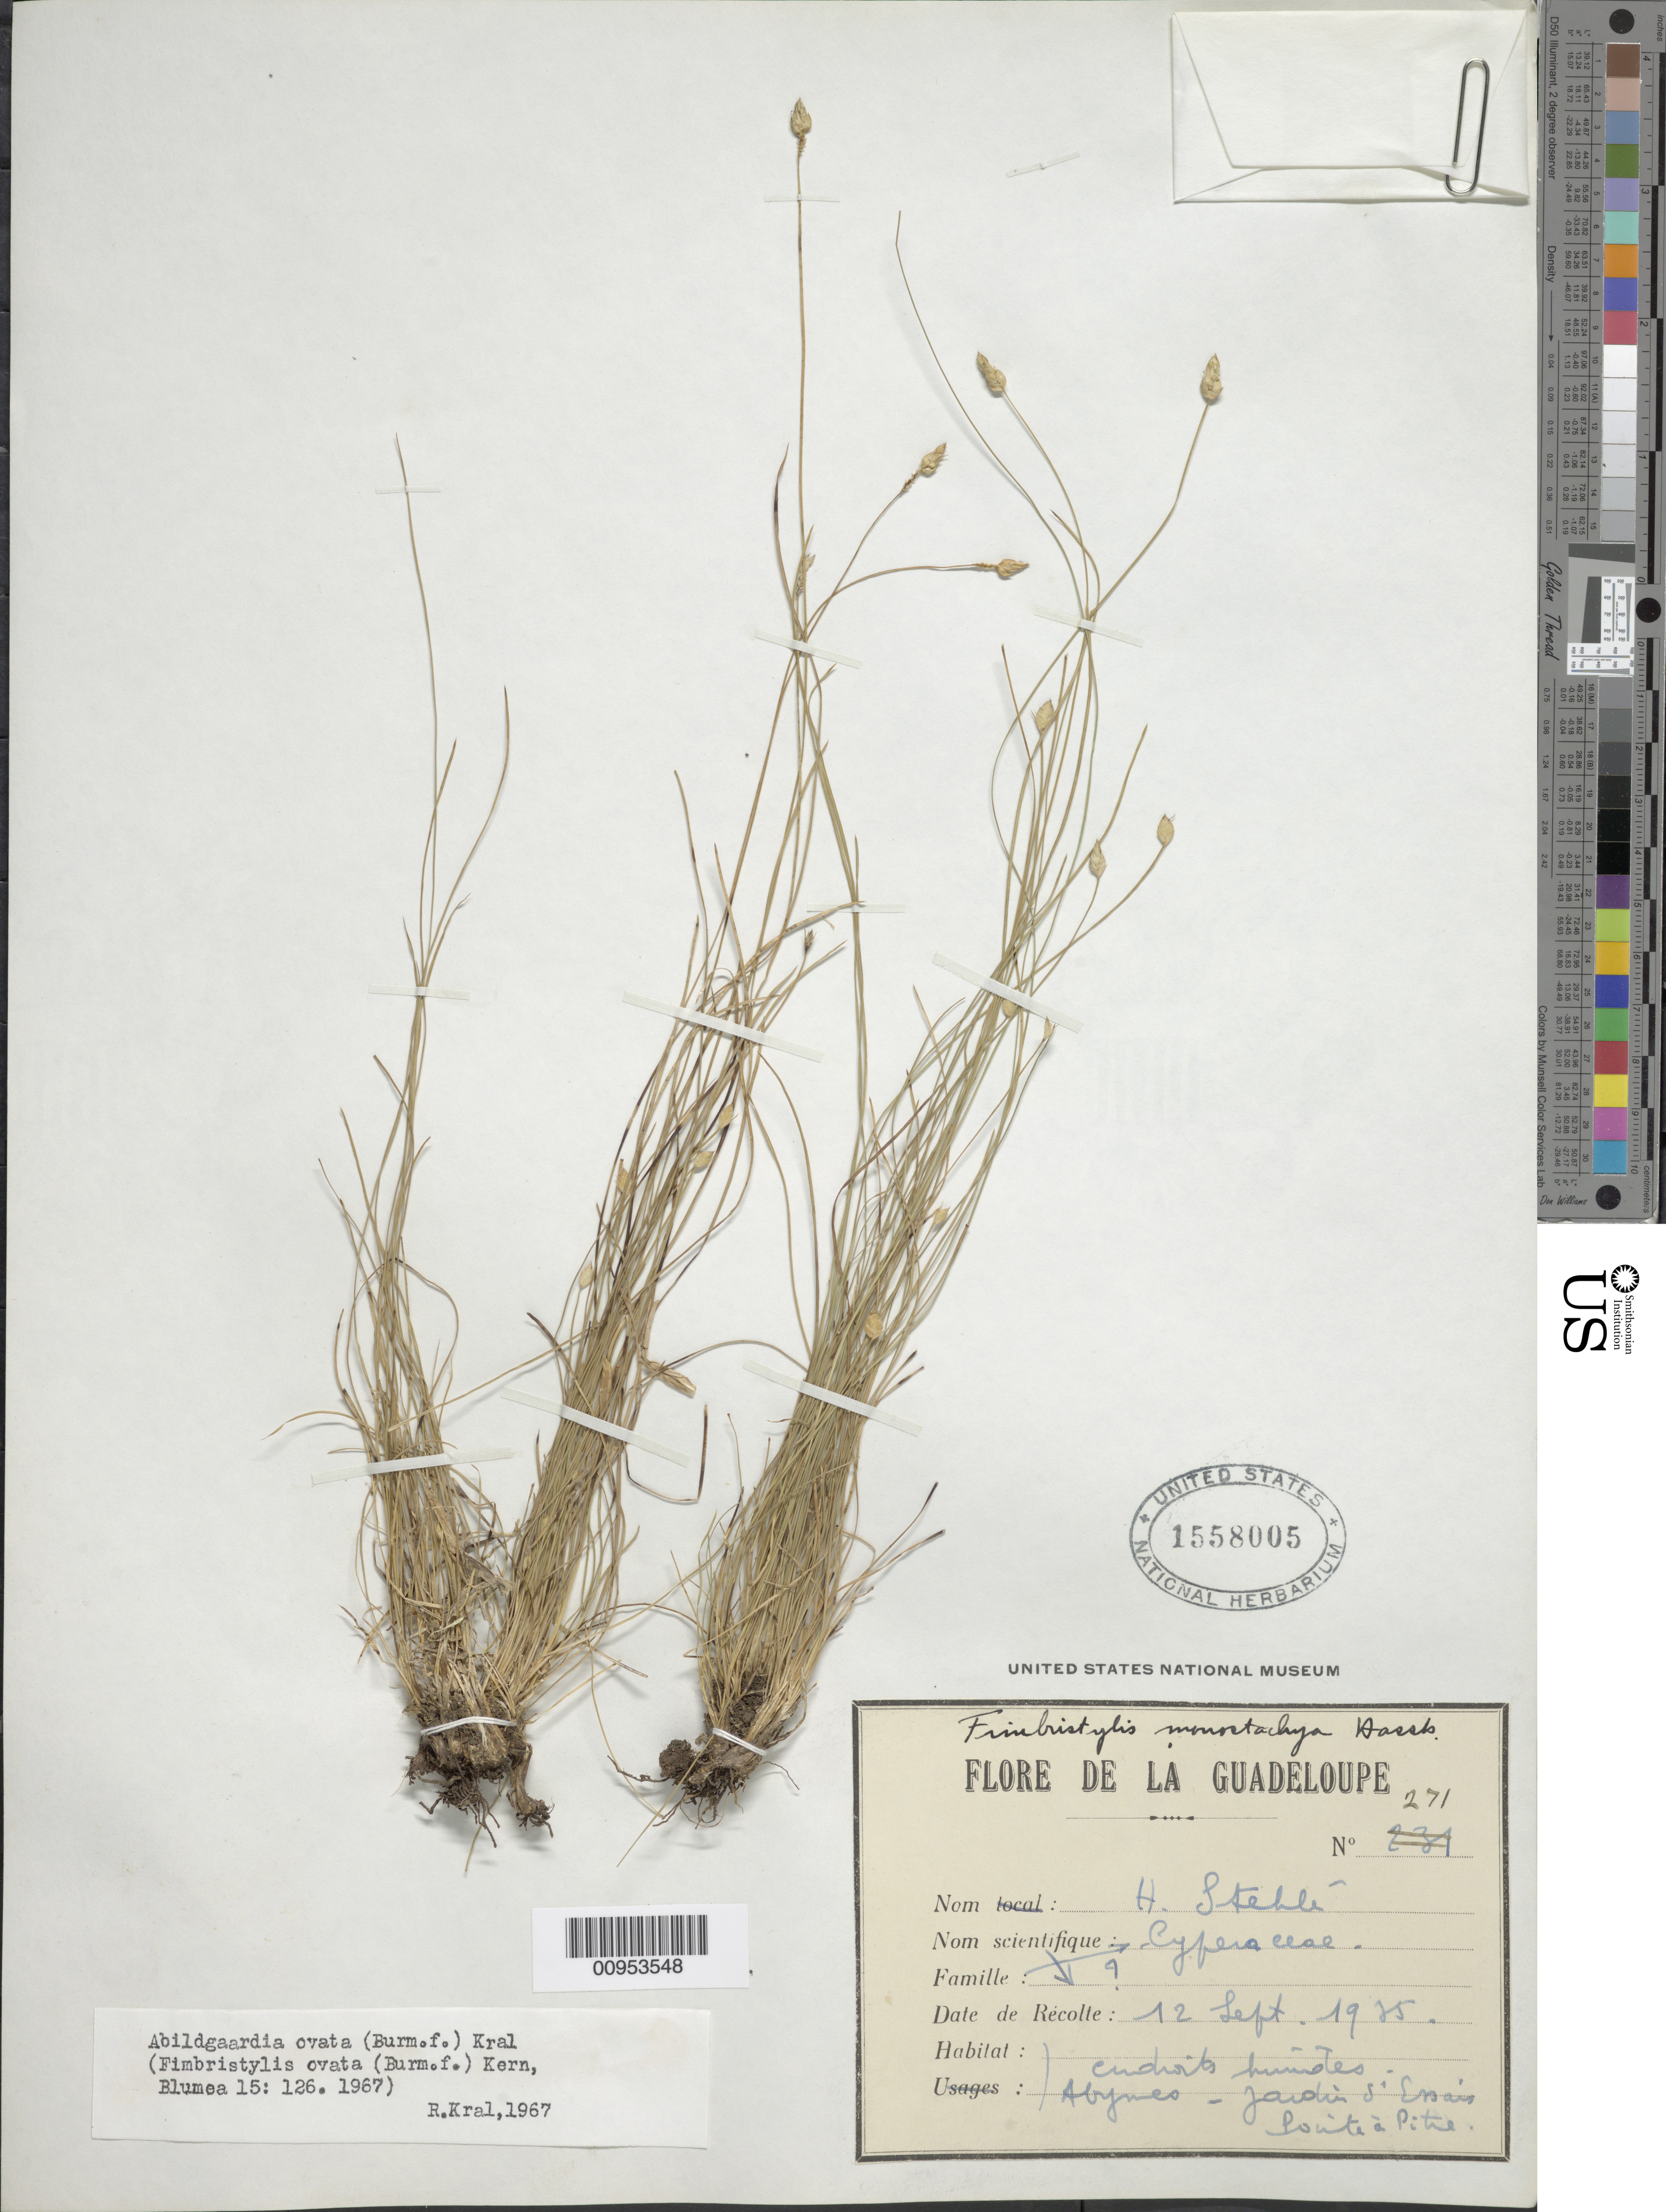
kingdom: Plantae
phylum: Tracheophyta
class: Liliopsida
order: Poales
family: Cyperaceae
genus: Abildgaardia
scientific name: Abildgaardia ovata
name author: (Burm. f.) Kral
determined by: Kral, Robert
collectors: H. Stehlé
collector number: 271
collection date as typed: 12 Sep 1935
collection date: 1935-09-12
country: Guadeloupe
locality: Abynes, Jardin d'Essais, Pointe à Pitre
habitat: Endroits humides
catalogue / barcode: US 1558005